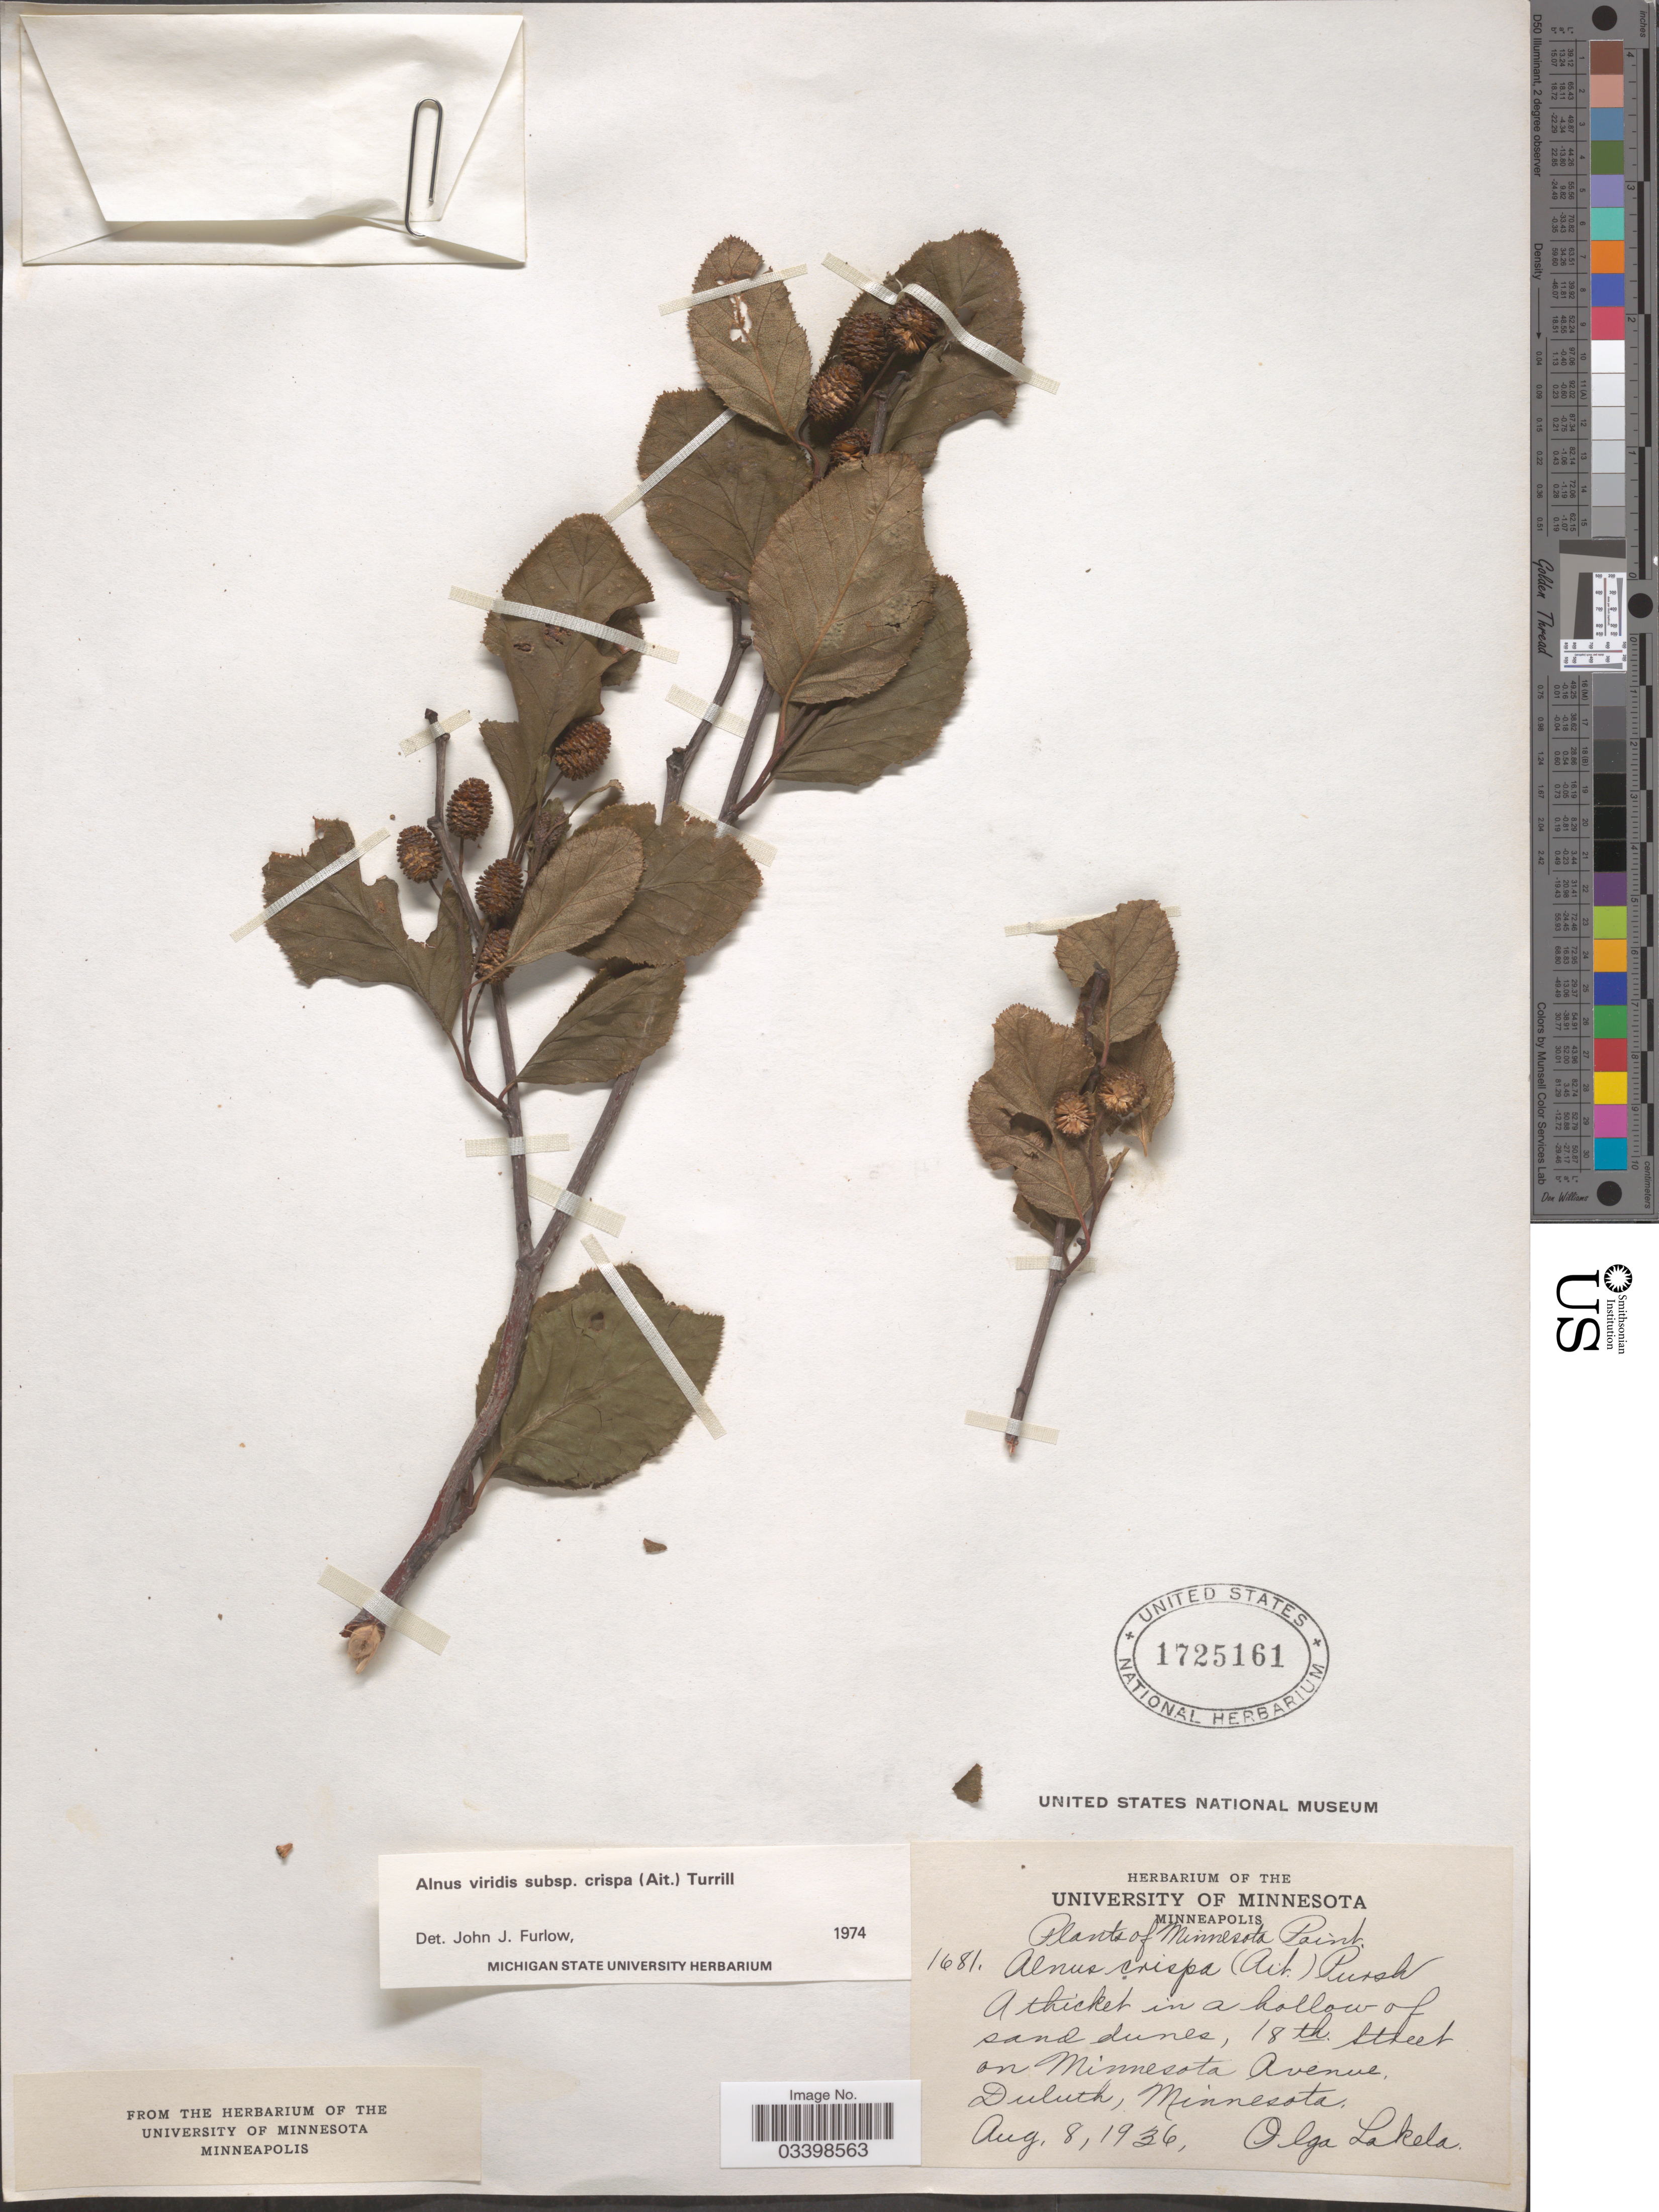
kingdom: Plantae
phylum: Tracheophyta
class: Magnoliopsida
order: Fagales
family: Betulaceae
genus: Alnus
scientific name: Alnus viridis subsp. crispa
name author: (Aiton) Turrill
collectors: O. K. Lakela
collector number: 1681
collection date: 1936-08-08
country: United States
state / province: Minnesota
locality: Minnesota Point. 18th street on Minnesota Avenue, Duluth.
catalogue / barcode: US 1725161